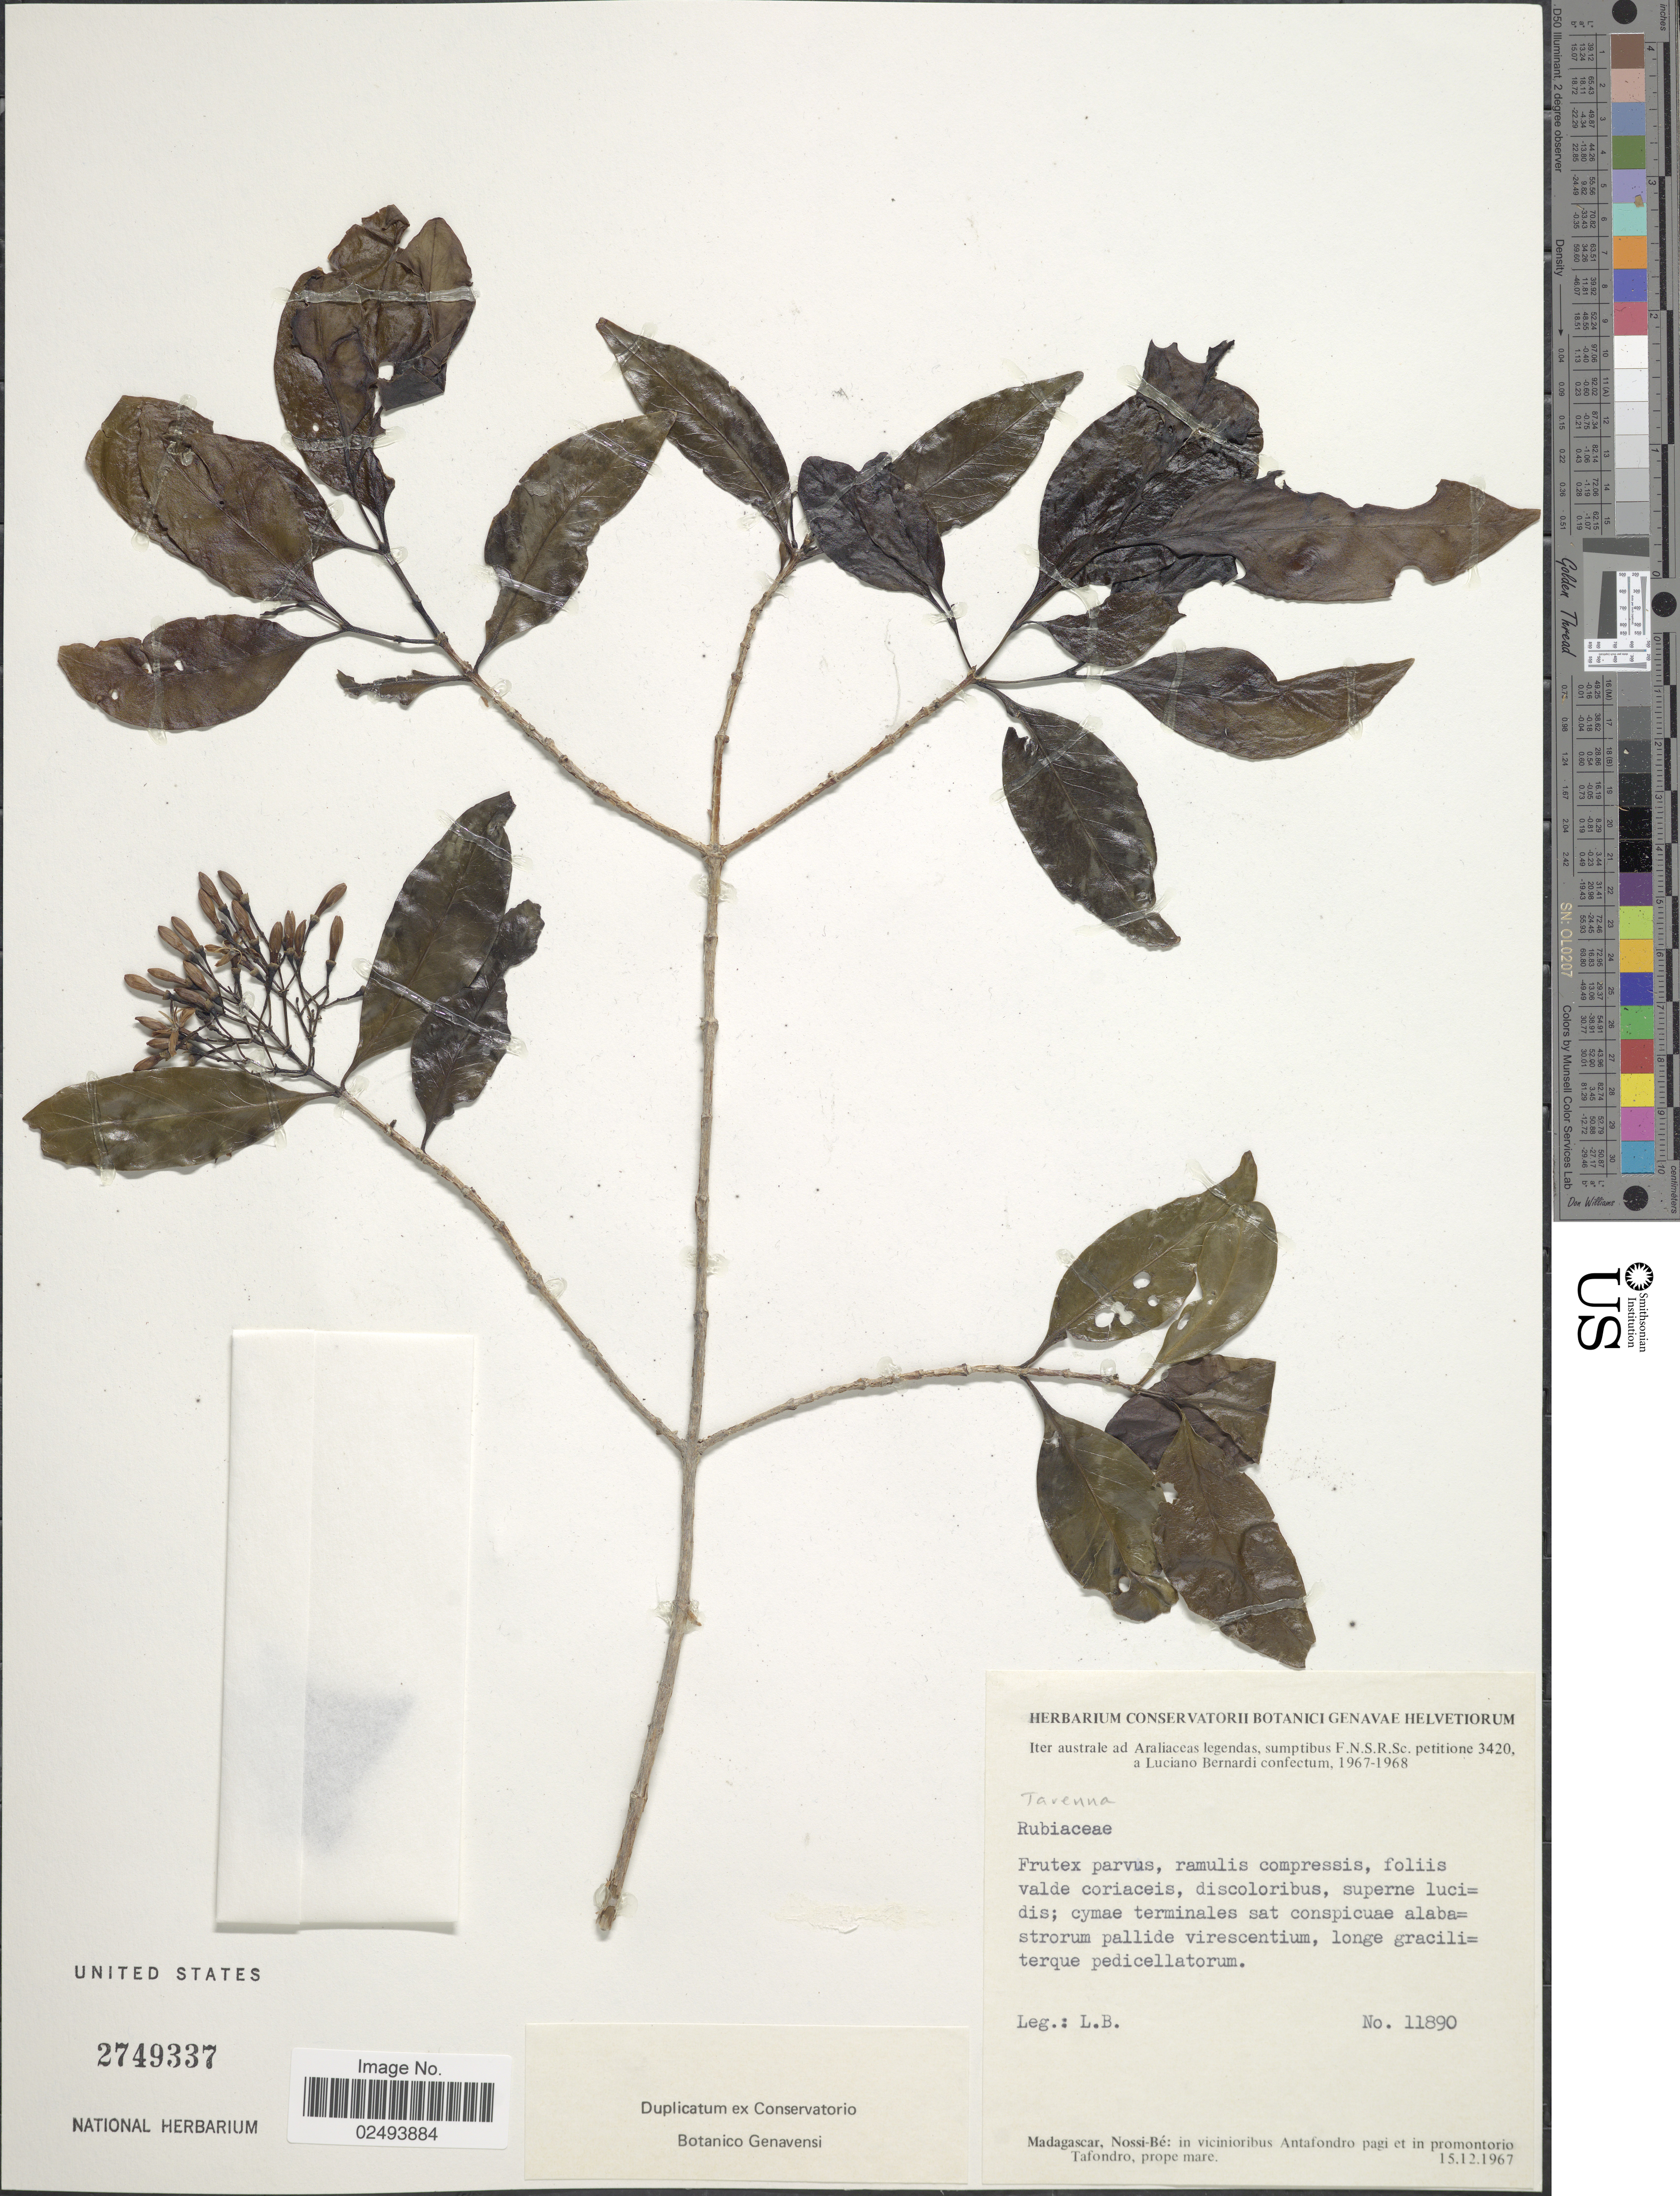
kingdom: Plantae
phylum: Tracheophyta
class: Magnoliopsida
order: Gentianales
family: Rubiaceae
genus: Tarenna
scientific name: Tarenna sp.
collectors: L. Bernardi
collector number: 11890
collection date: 1967-12-15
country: Madagascar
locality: Nossi-Be; in vicinioribus Antofondro pagi et in promontorio Tafondro, prope mare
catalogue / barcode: US 2749337